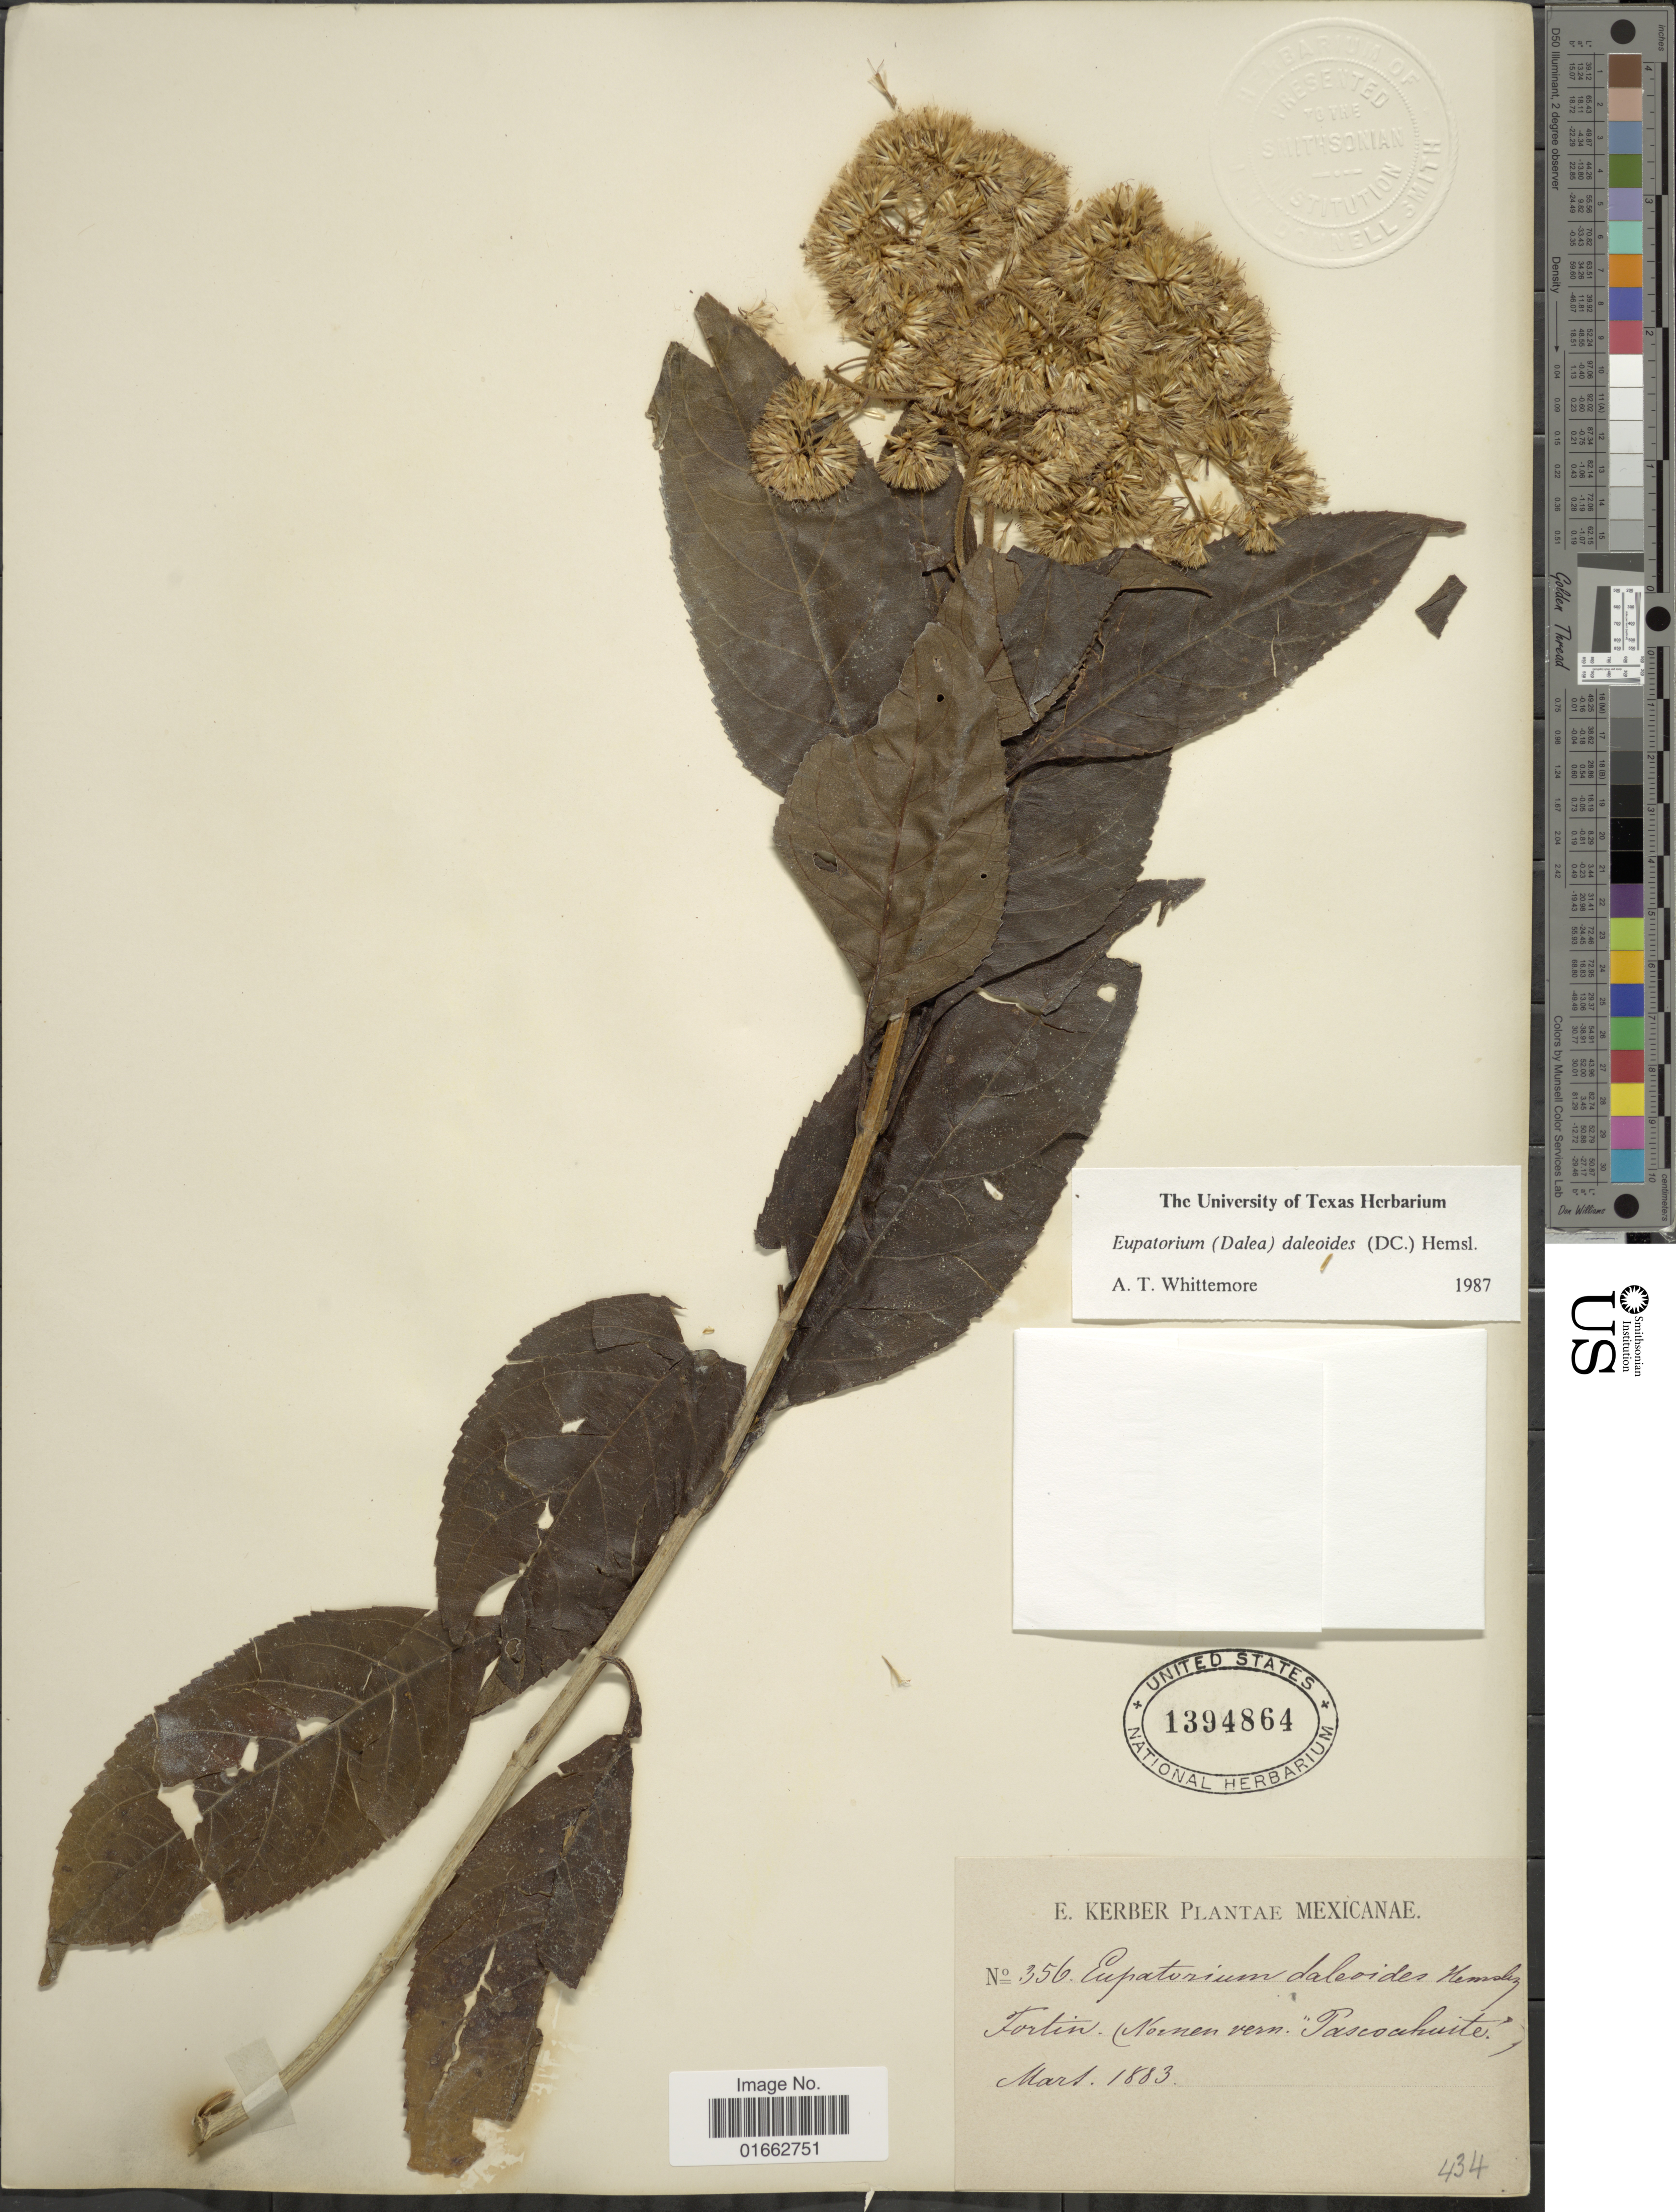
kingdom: Plantae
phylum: Tracheophyta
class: Magnoliopsida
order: Asterales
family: Asteraceae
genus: Critonia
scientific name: Critonia daleoides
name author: DC.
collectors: E. Kerber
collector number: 356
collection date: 1883-03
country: Mexico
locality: Fortin (nomen vern. Pascochuite) [interpreted]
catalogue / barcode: US 1394864